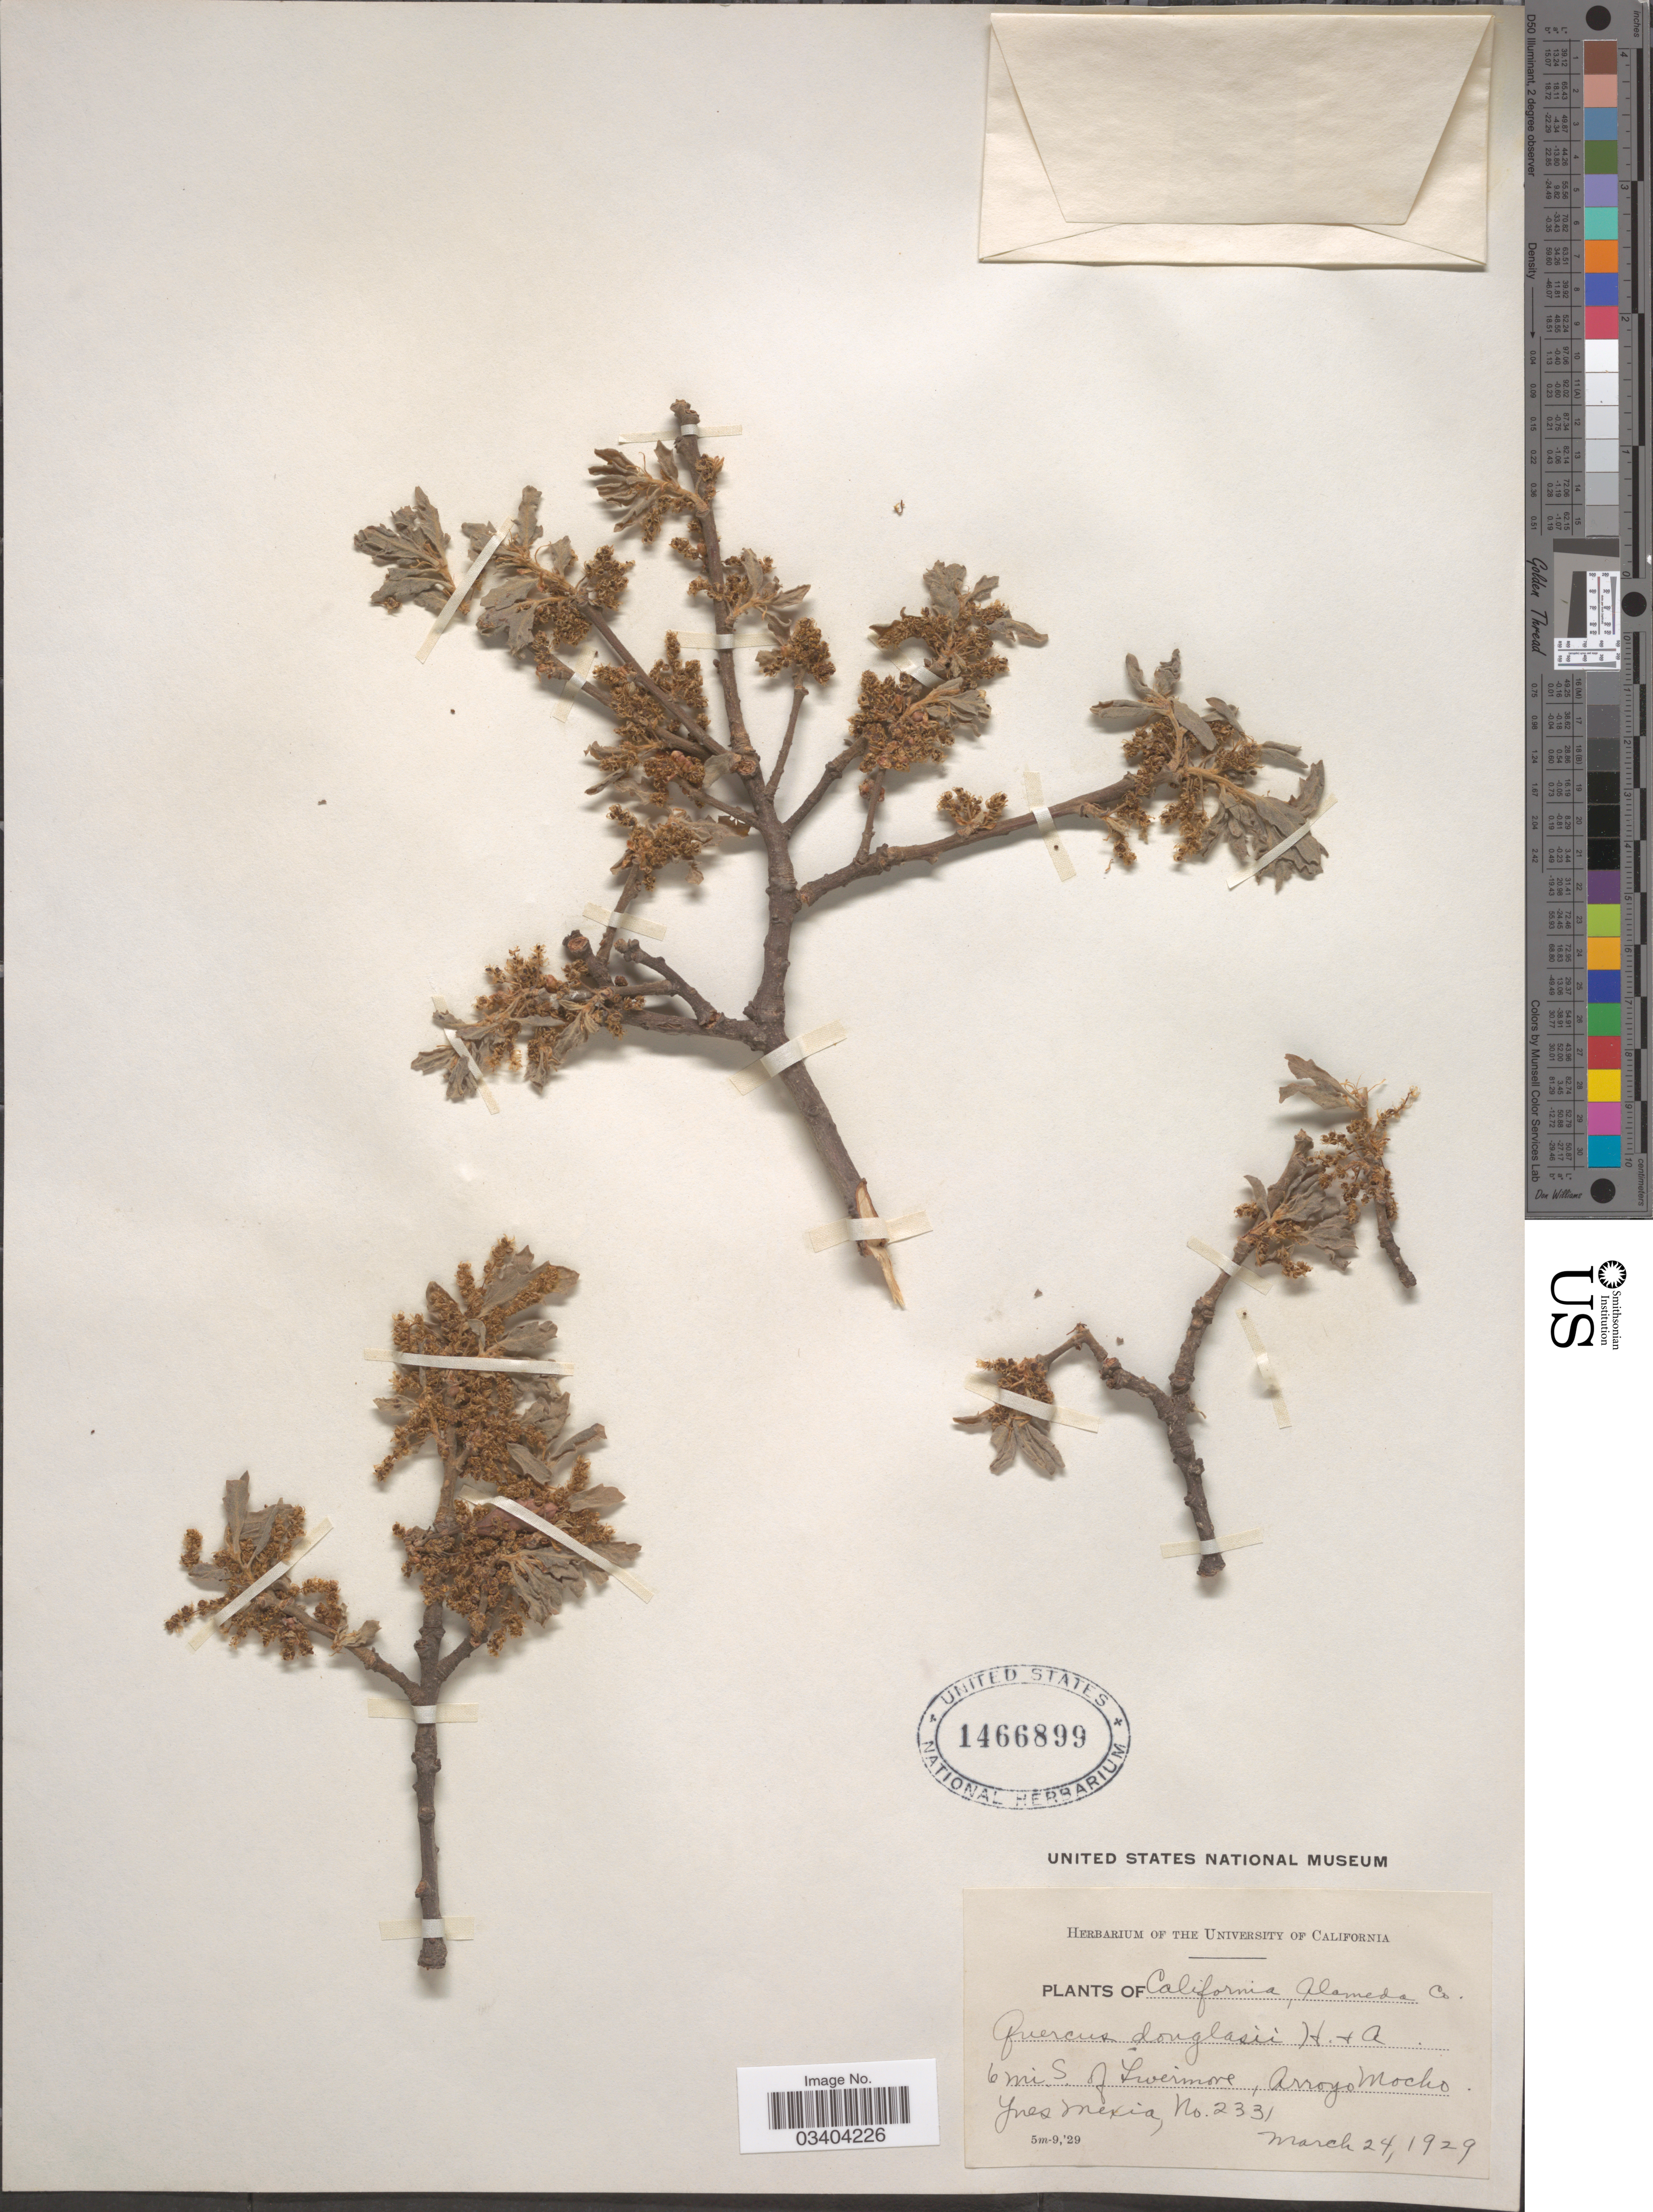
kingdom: Plantae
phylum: Tracheophyta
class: Magnoliopsida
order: Fagales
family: Fagaceae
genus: Quercus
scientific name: Quercus douglasii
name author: Hook. & Arn.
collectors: Y. Mexia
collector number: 2331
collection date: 1929-03-24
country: United States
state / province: California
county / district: Alameda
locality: Alameda Co. 6 mi. S. of Livermore, Arroyo Mocho.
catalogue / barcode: US 1466899